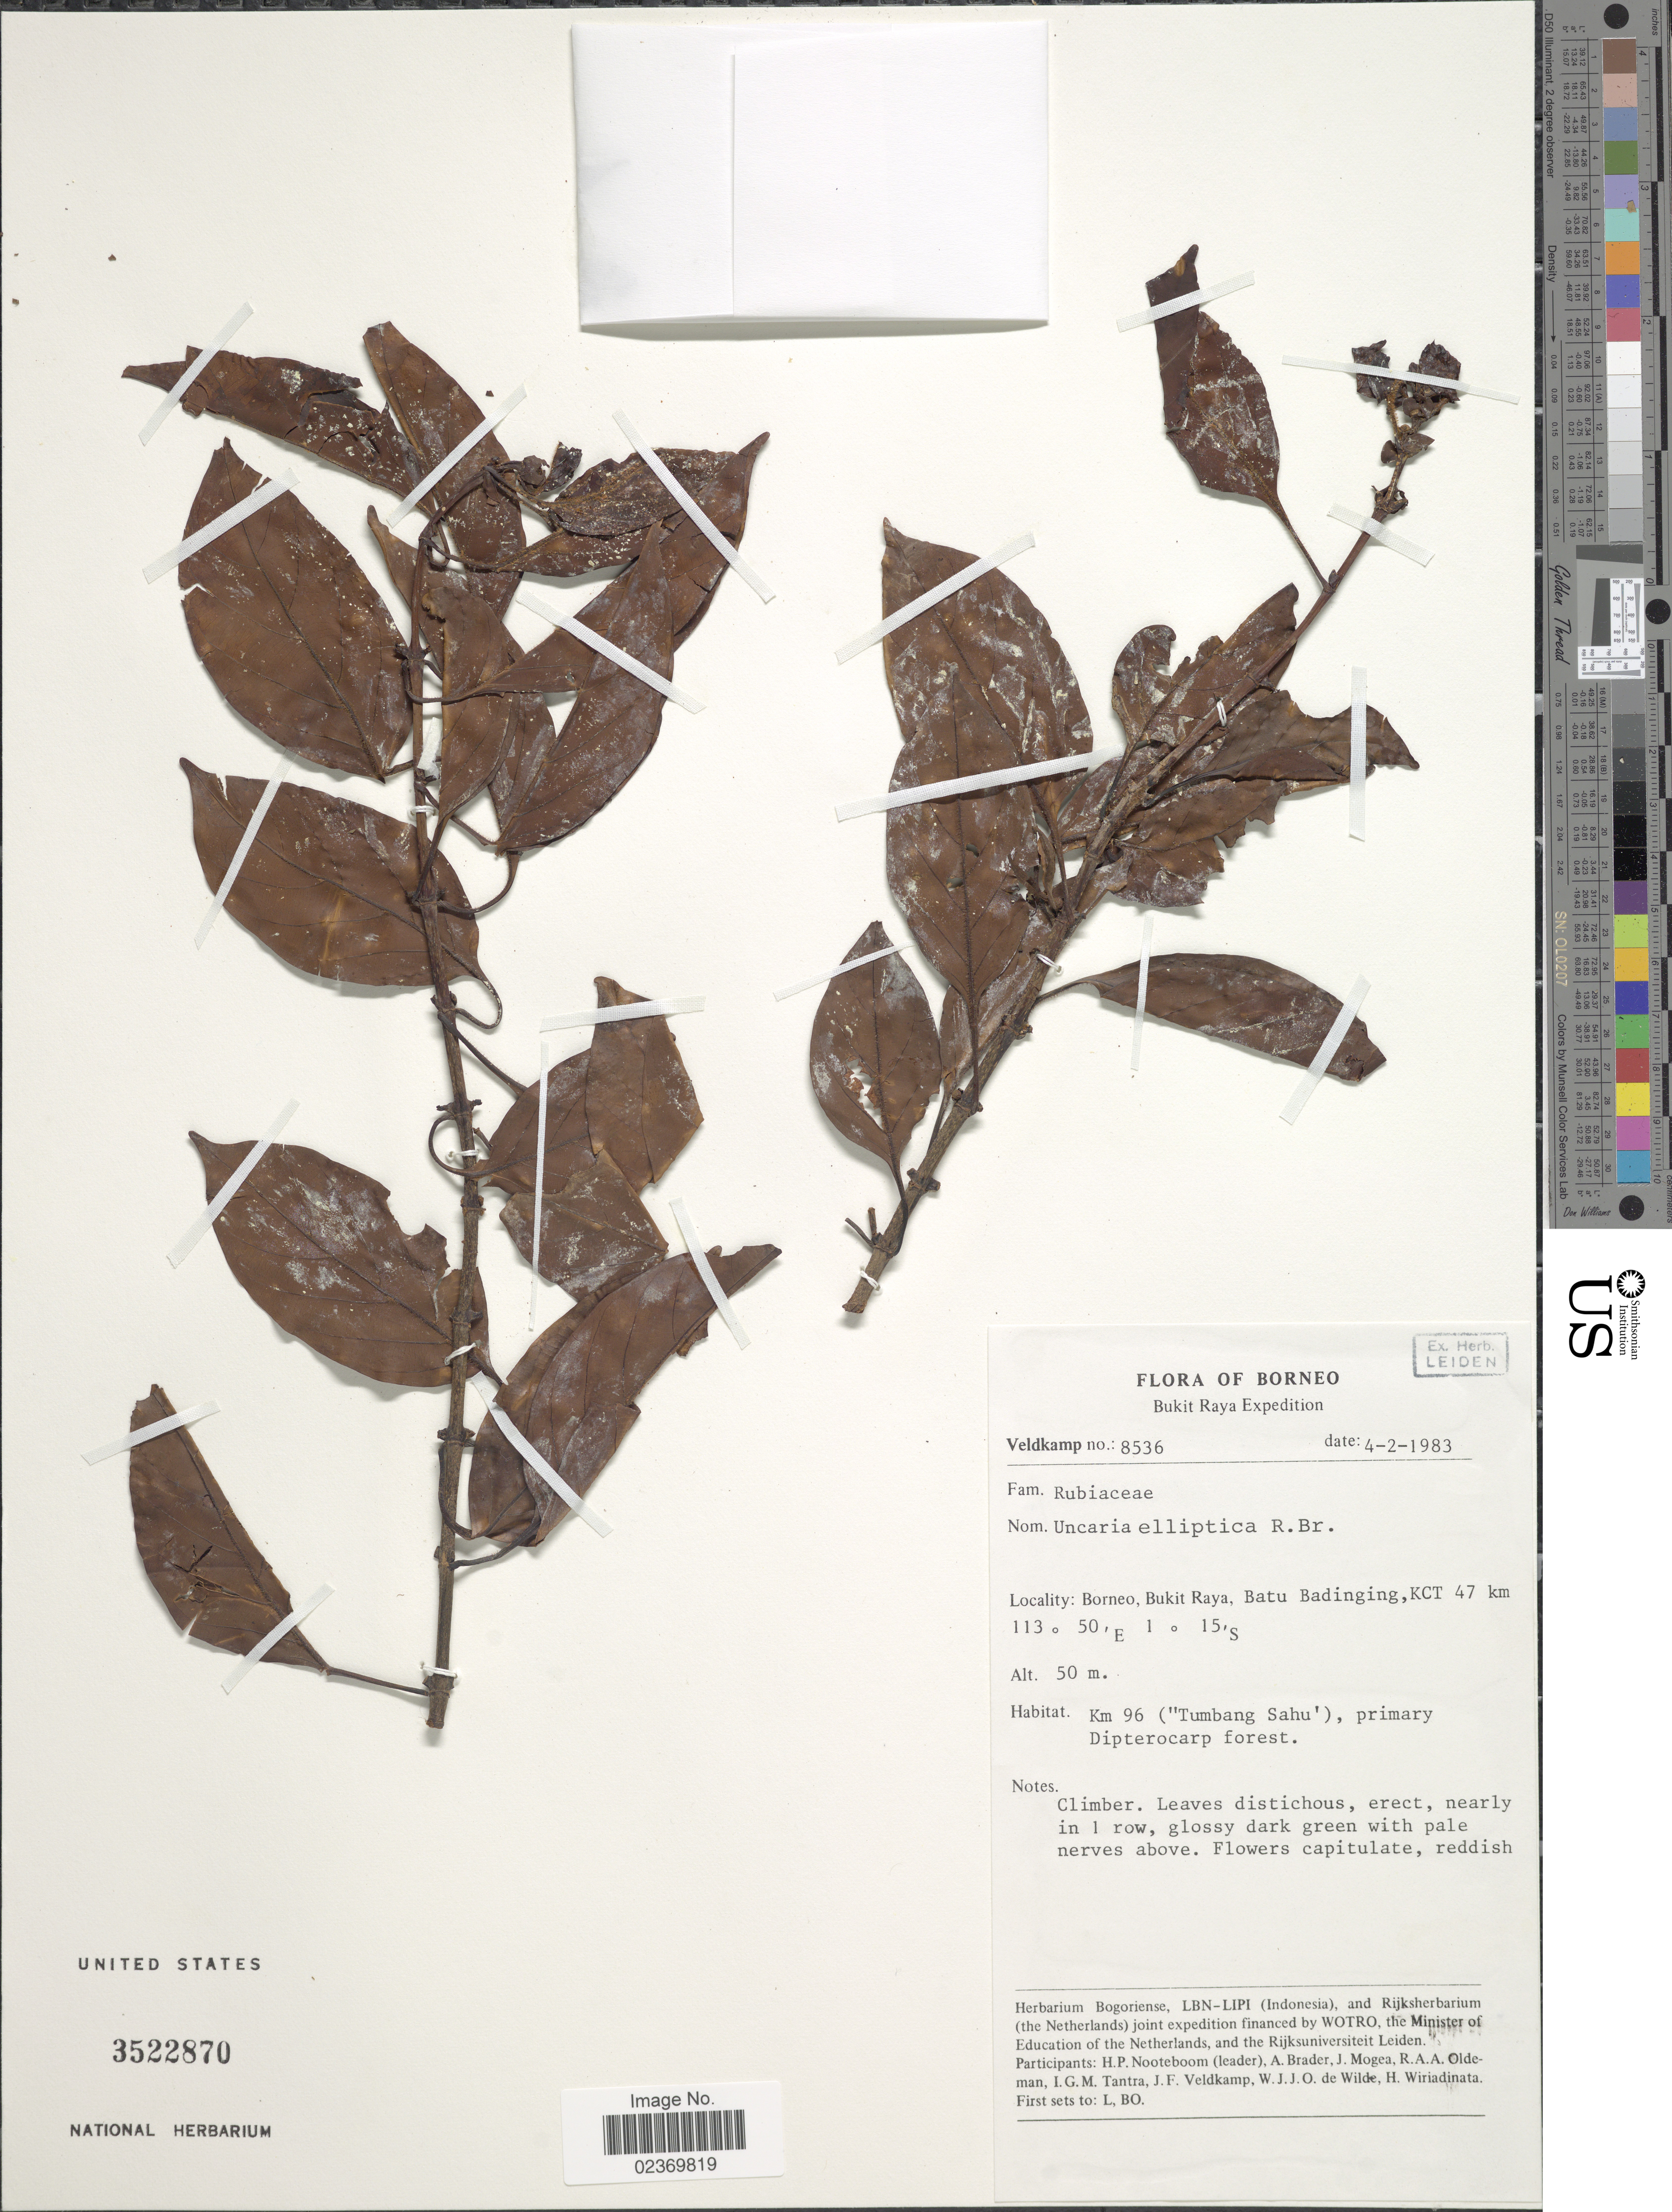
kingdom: Plantae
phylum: Tracheophyta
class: Magnoliopsida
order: Gentianales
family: Rubiaceae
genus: Uncaria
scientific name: Uncaria elliptica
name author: R. Br. ex G. Don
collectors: J. F. Veldkamp, H. P. Nooteboom, A. Brader, J. Mogea & et al.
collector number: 8536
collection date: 1983-02-04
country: Indonesia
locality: Borneo, Bukit Raya, Batu Badinging, KCT 47 km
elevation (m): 50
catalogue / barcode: US 3522870